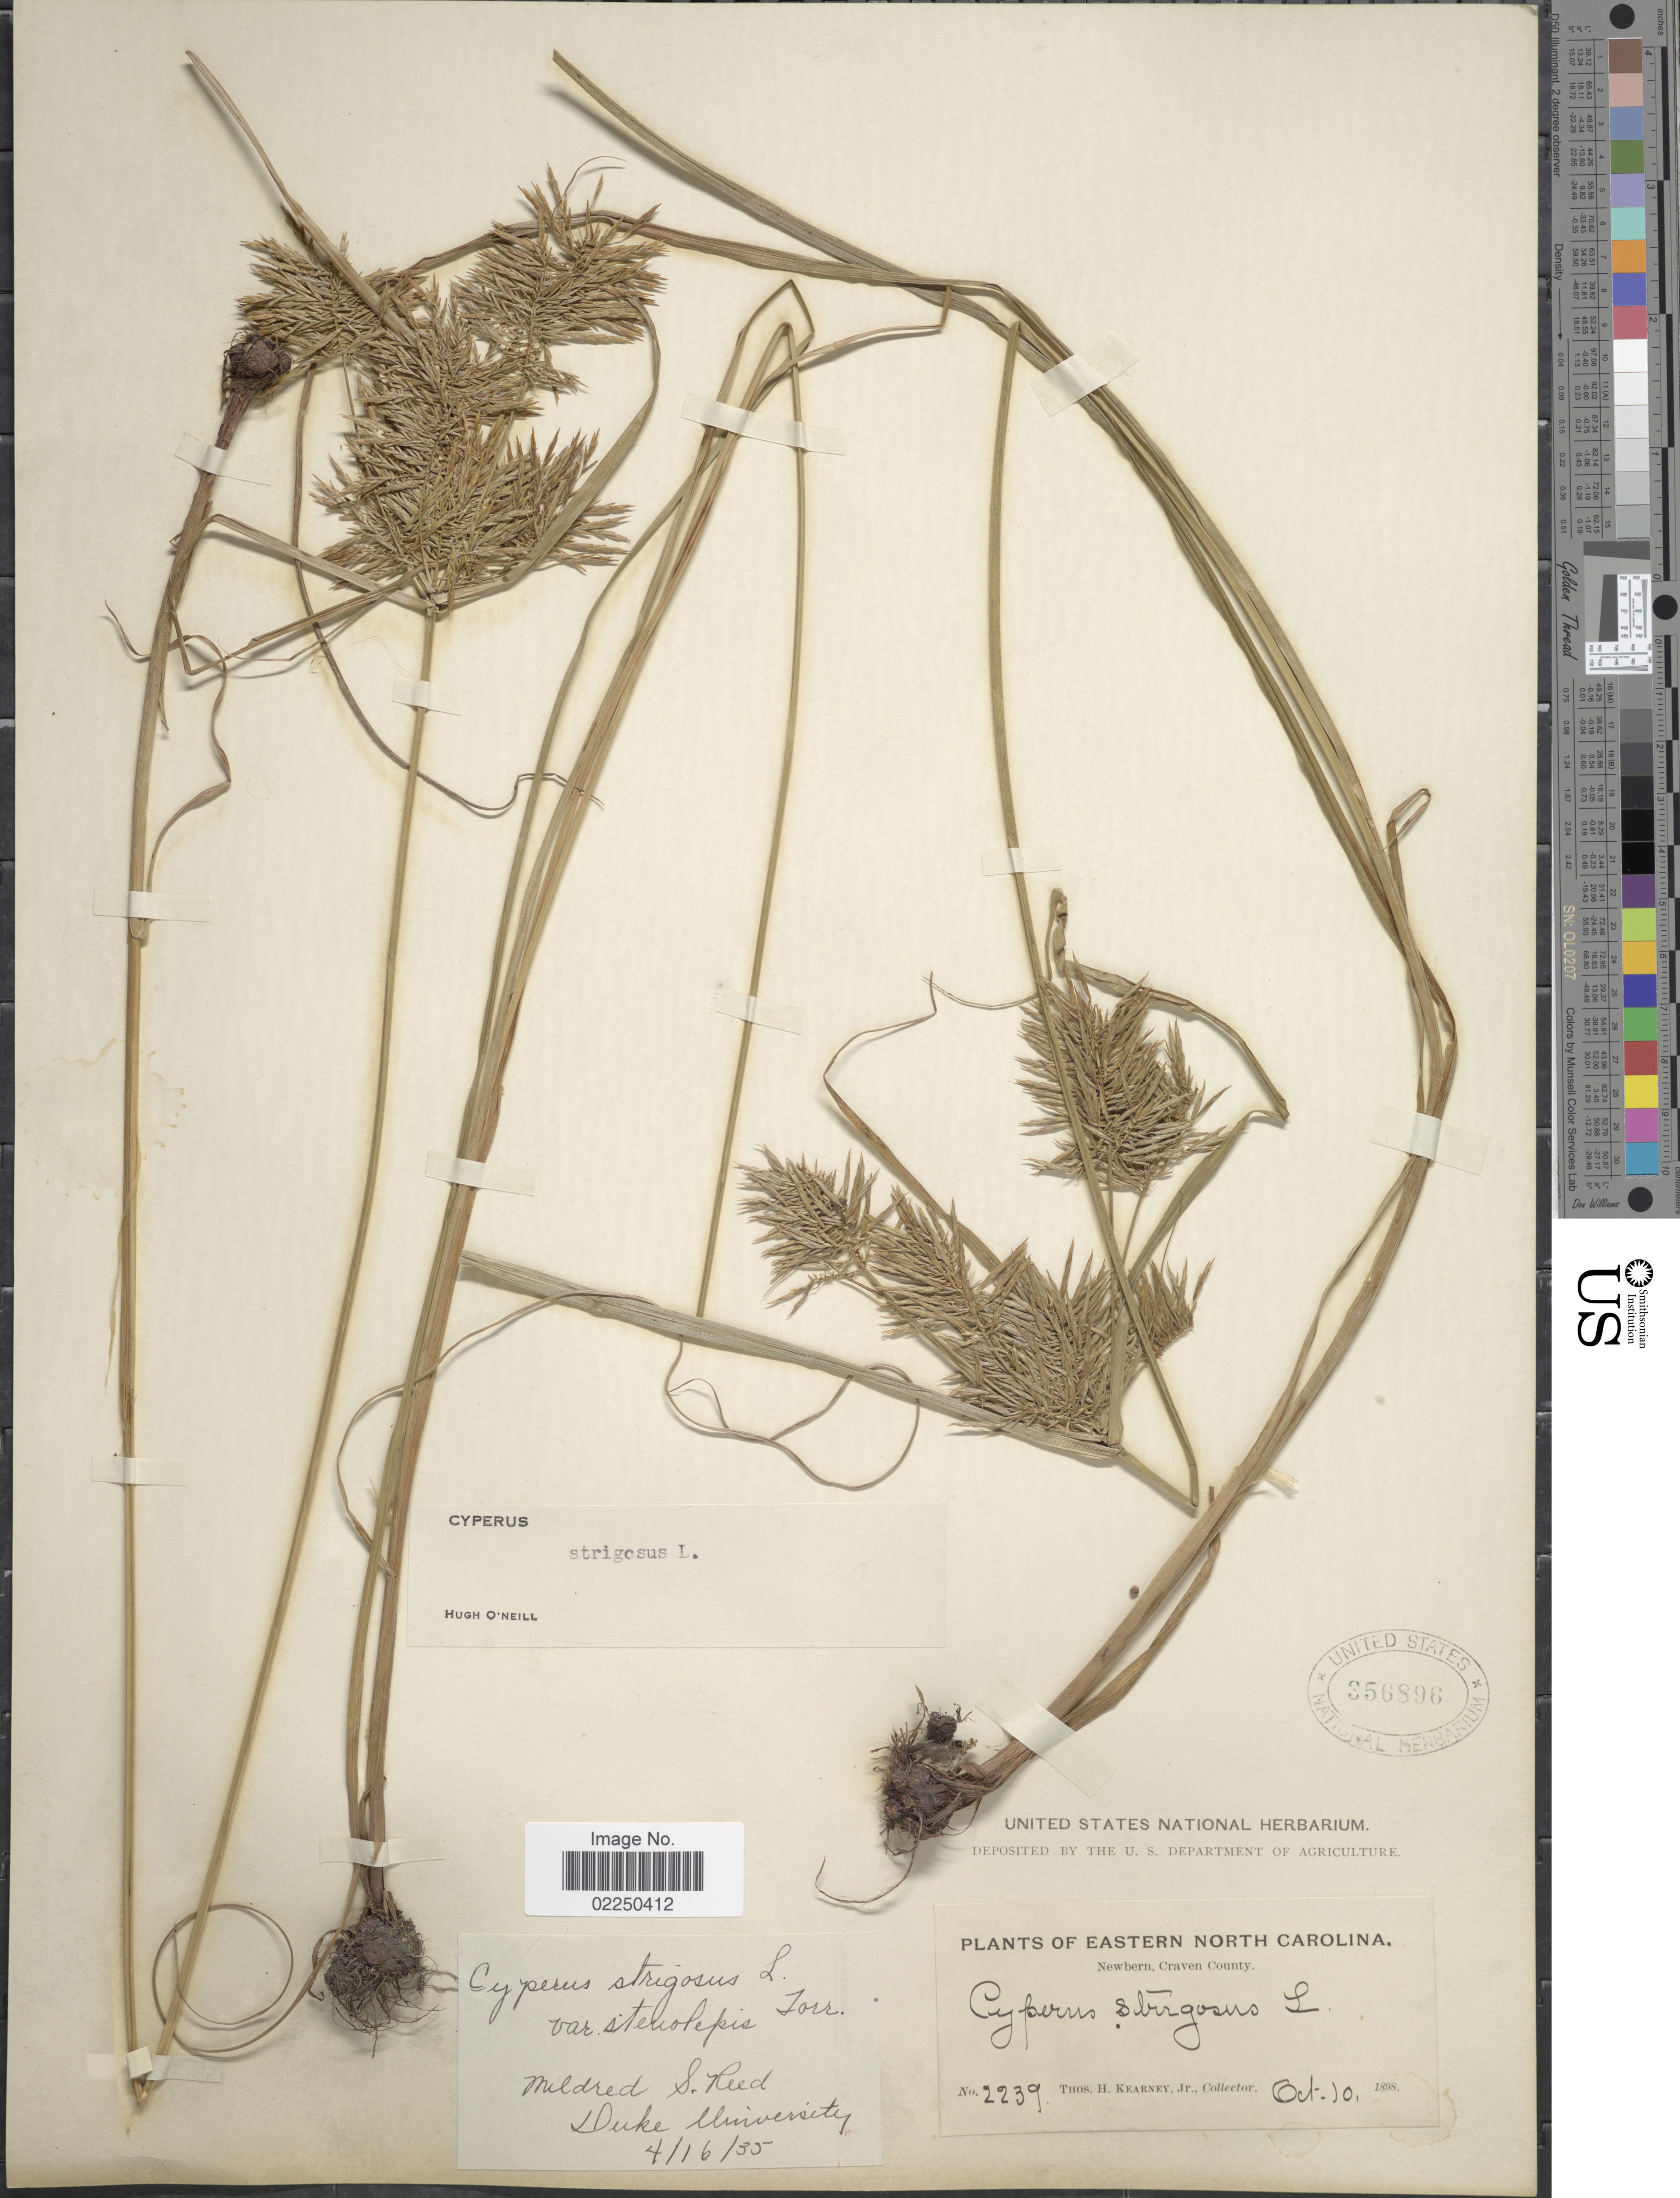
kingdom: Plantae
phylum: Tracheophyta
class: Liliopsida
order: Poales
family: Cyperaceae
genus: Cyperus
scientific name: Cyperus strigosus var. stenolepis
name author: (Torr.) Kük.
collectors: T. H. Kearney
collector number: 2239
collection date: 1898-10-10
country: United States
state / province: North Carolina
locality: Eastern North Carolina, Newbern, Craven County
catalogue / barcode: US 356896